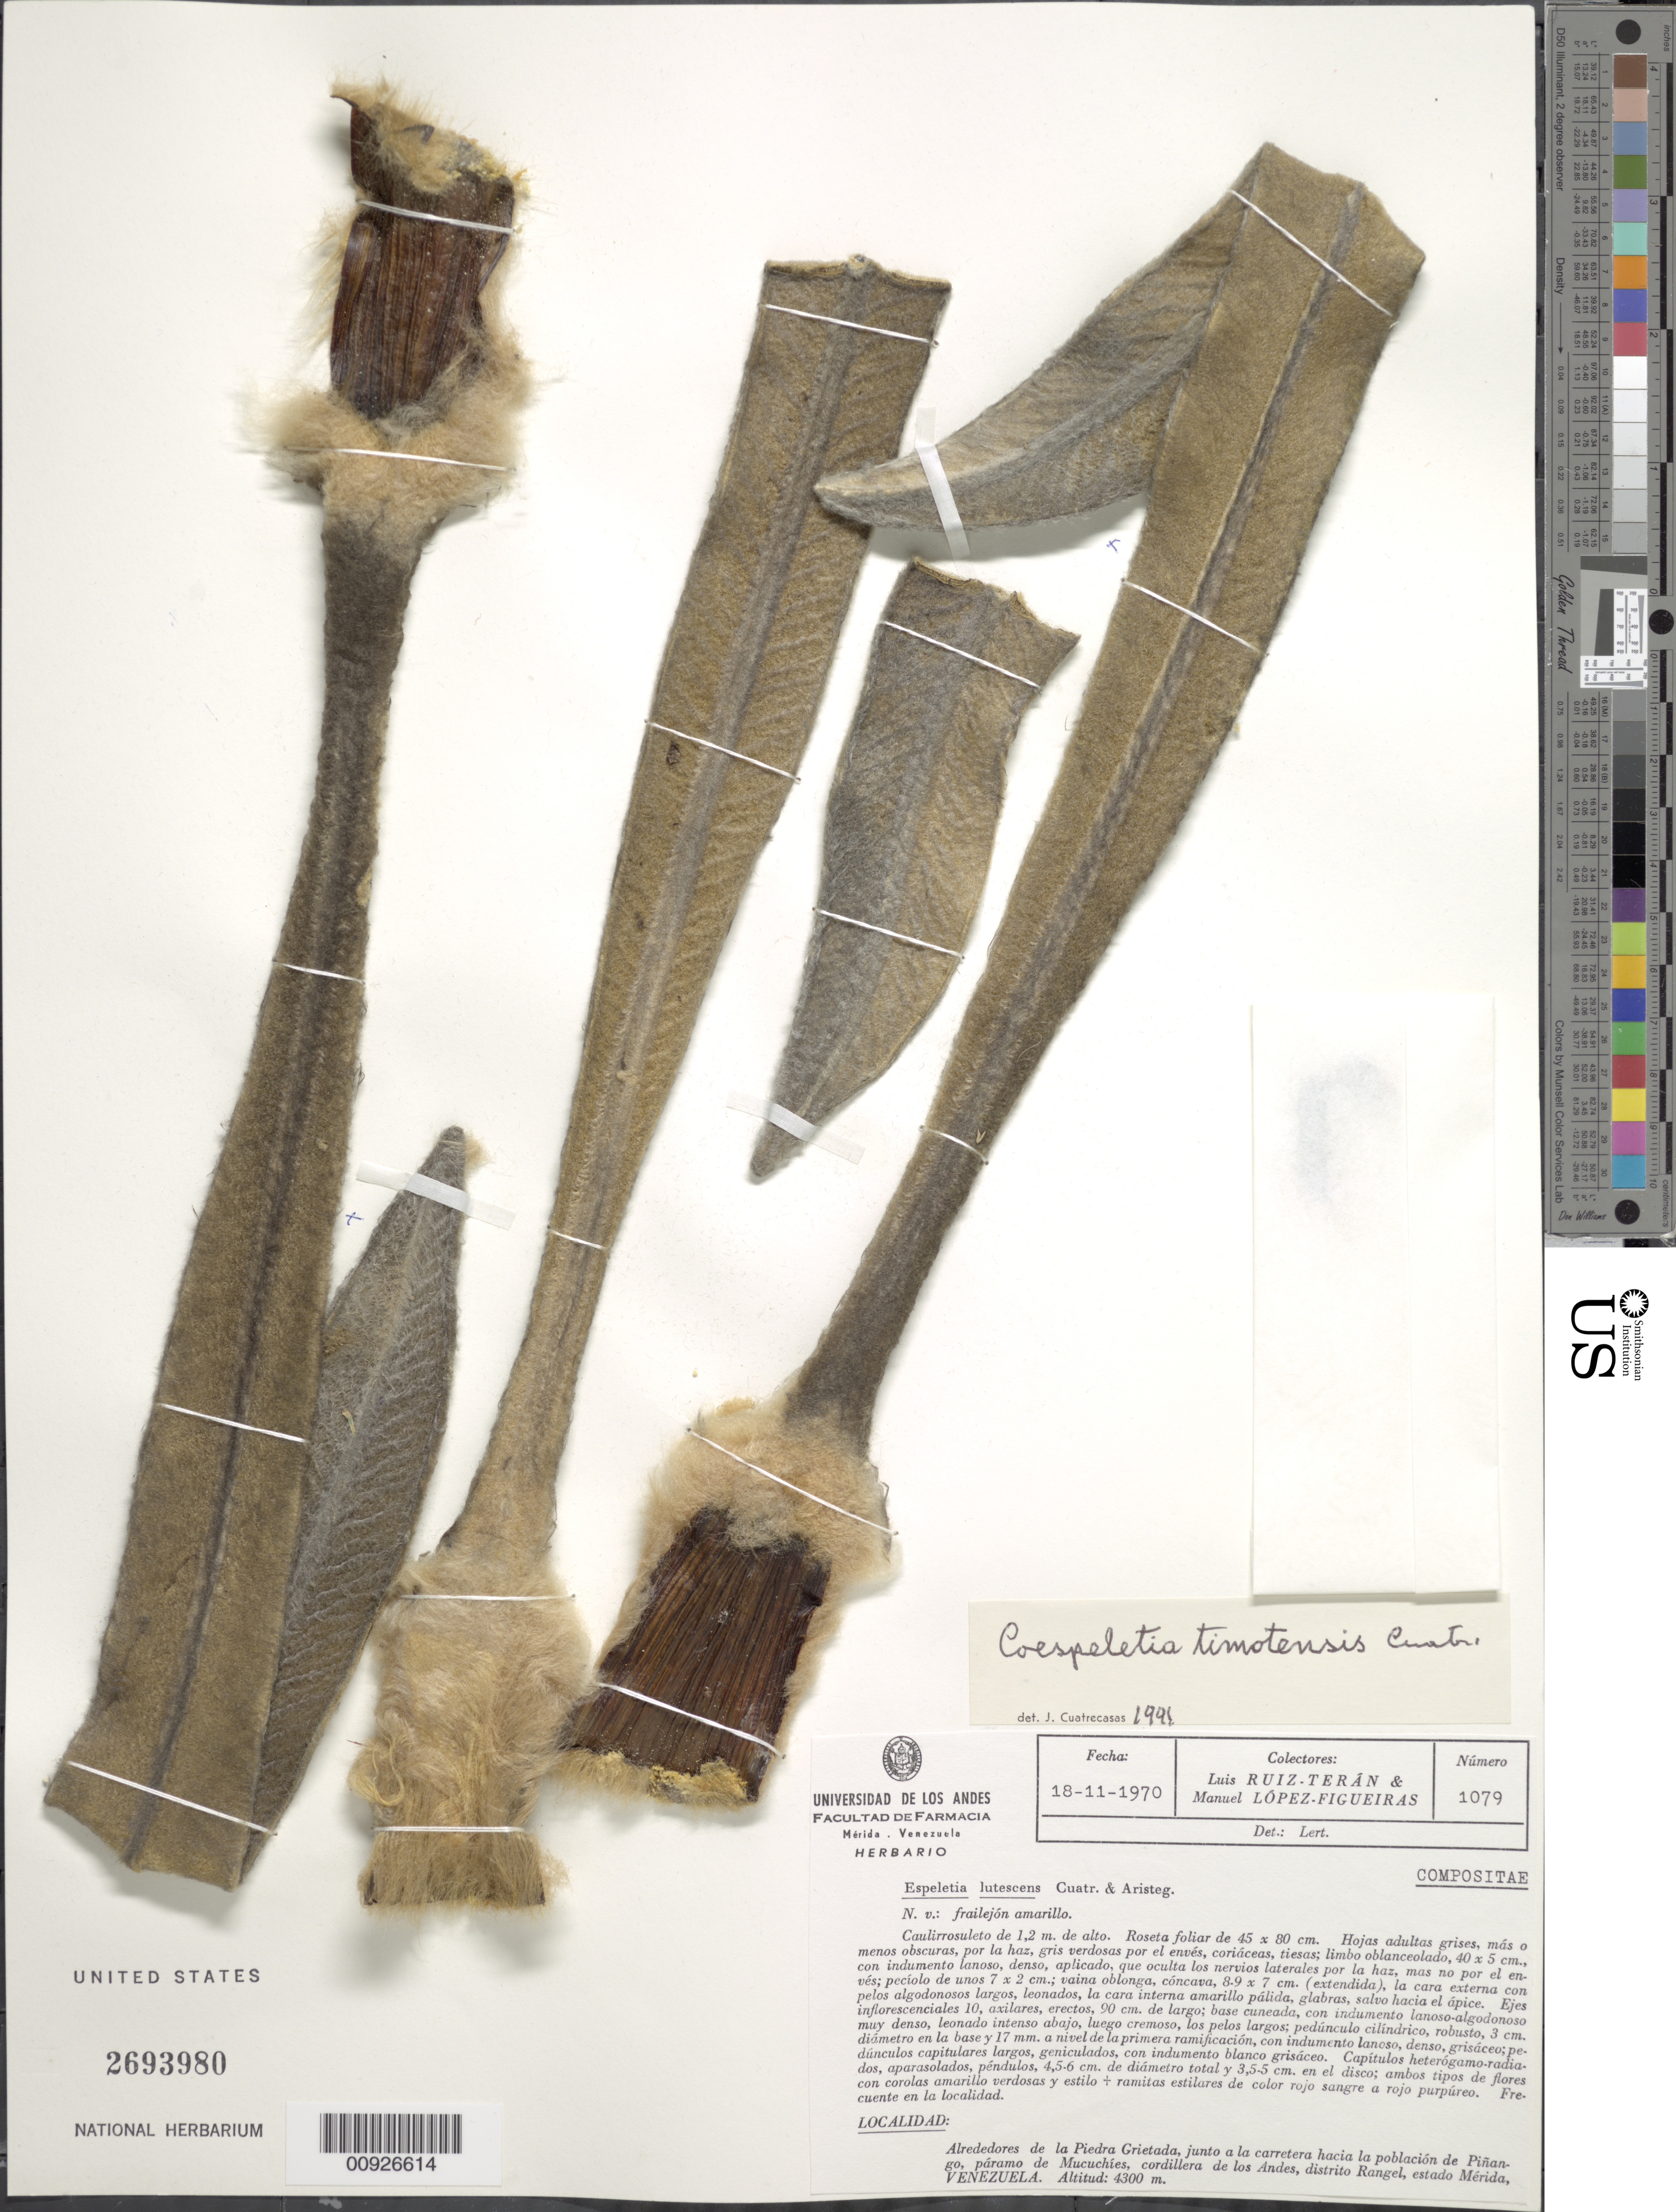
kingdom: Plantae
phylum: Tracheophyta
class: Magnoliopsida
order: Asterales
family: Asteraceae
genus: Coespeletia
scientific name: Coespeletia timotensis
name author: (Cuatrec.) Cuatrec.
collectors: L. E. Ruíz-Terán & M. López Figueiras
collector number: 1079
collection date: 1970-11-18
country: Venezuela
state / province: Mérida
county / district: Rangel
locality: P. de Mucuchíes. Alrededor de la Piedra Grietada, junto a la carretera hacia la población de Piñango.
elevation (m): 4300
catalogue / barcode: US 2693980